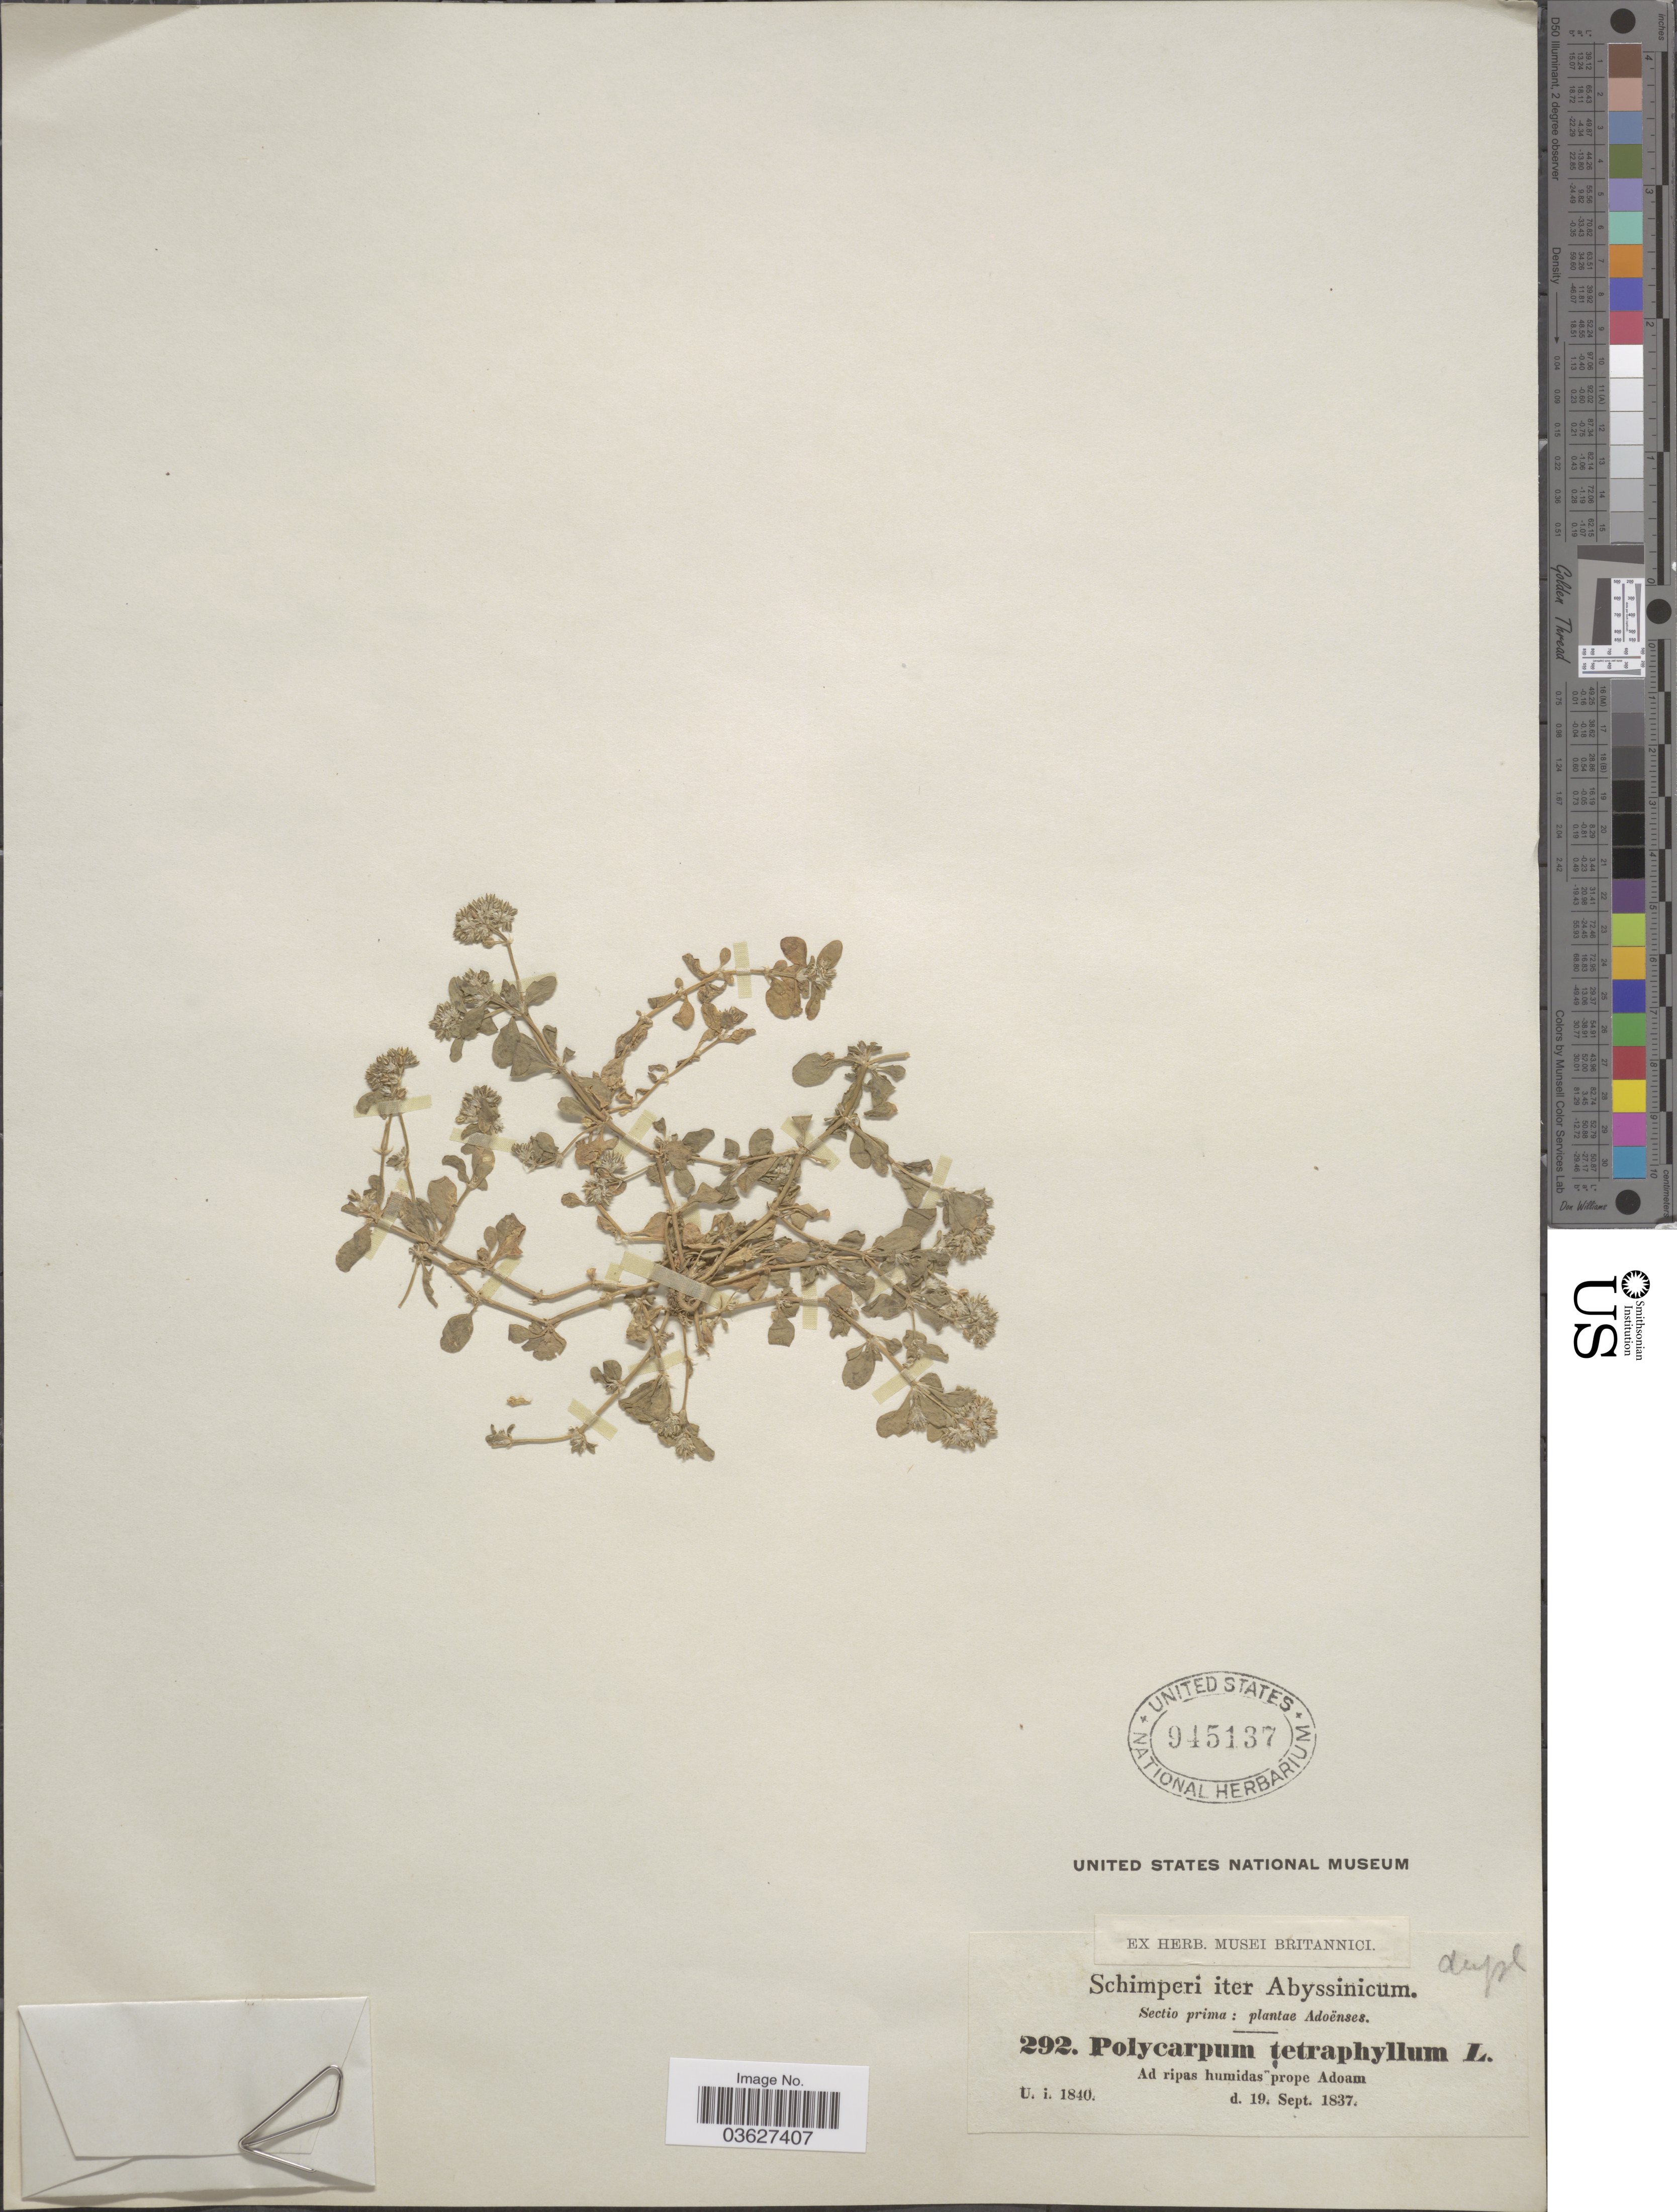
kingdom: Plantae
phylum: Tracheophyta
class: Magnoliopsida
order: Caryophyllales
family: Caryophyllaceae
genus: Polycarpon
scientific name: Polycarpon tetraphyllum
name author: (L.) L.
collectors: -. Schimper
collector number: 292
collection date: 1837-09-19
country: Ethiopia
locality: Iter Abyssinicum. Adoënes. Ad ripas humidas prope Adoam.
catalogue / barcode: US 945137